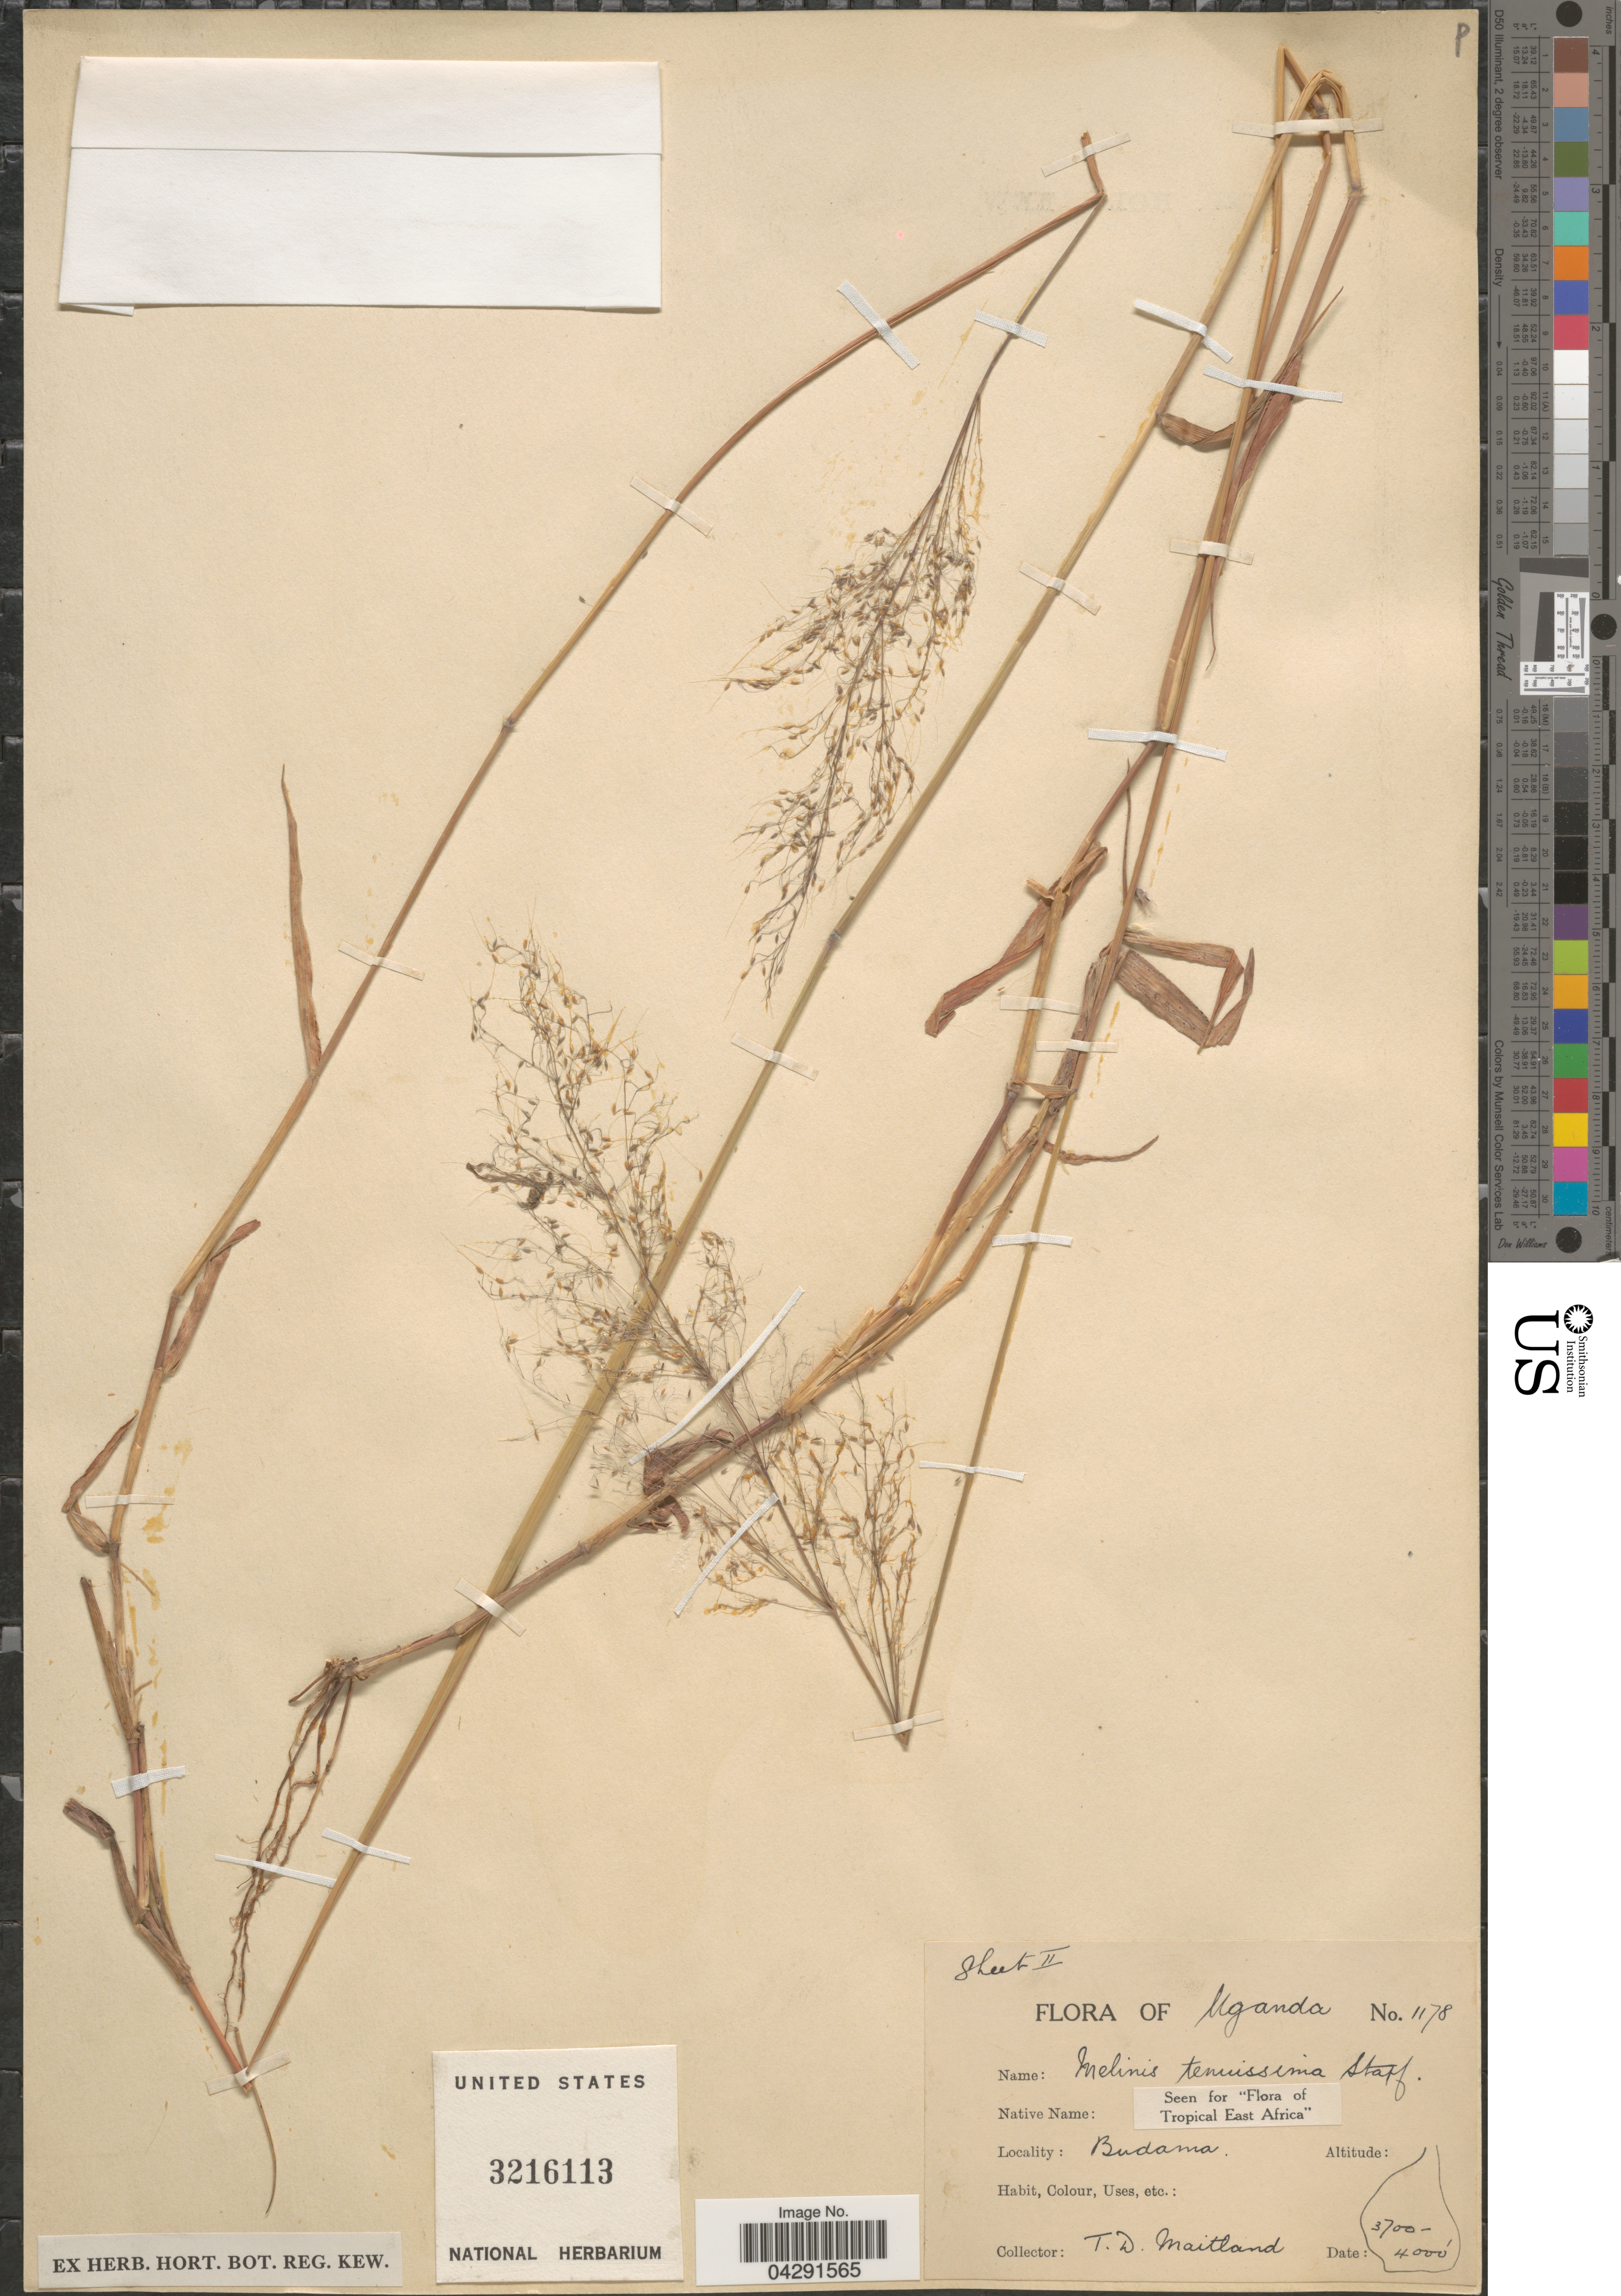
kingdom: Plantae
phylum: Tracheophyta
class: Liliopsida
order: Poales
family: Poaceae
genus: Melinis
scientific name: Melinis tenuissima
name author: Stapf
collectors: T. Maitland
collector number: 1178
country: Uganda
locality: Tropical East Africa. Budama.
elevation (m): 1128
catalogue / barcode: US 3216113